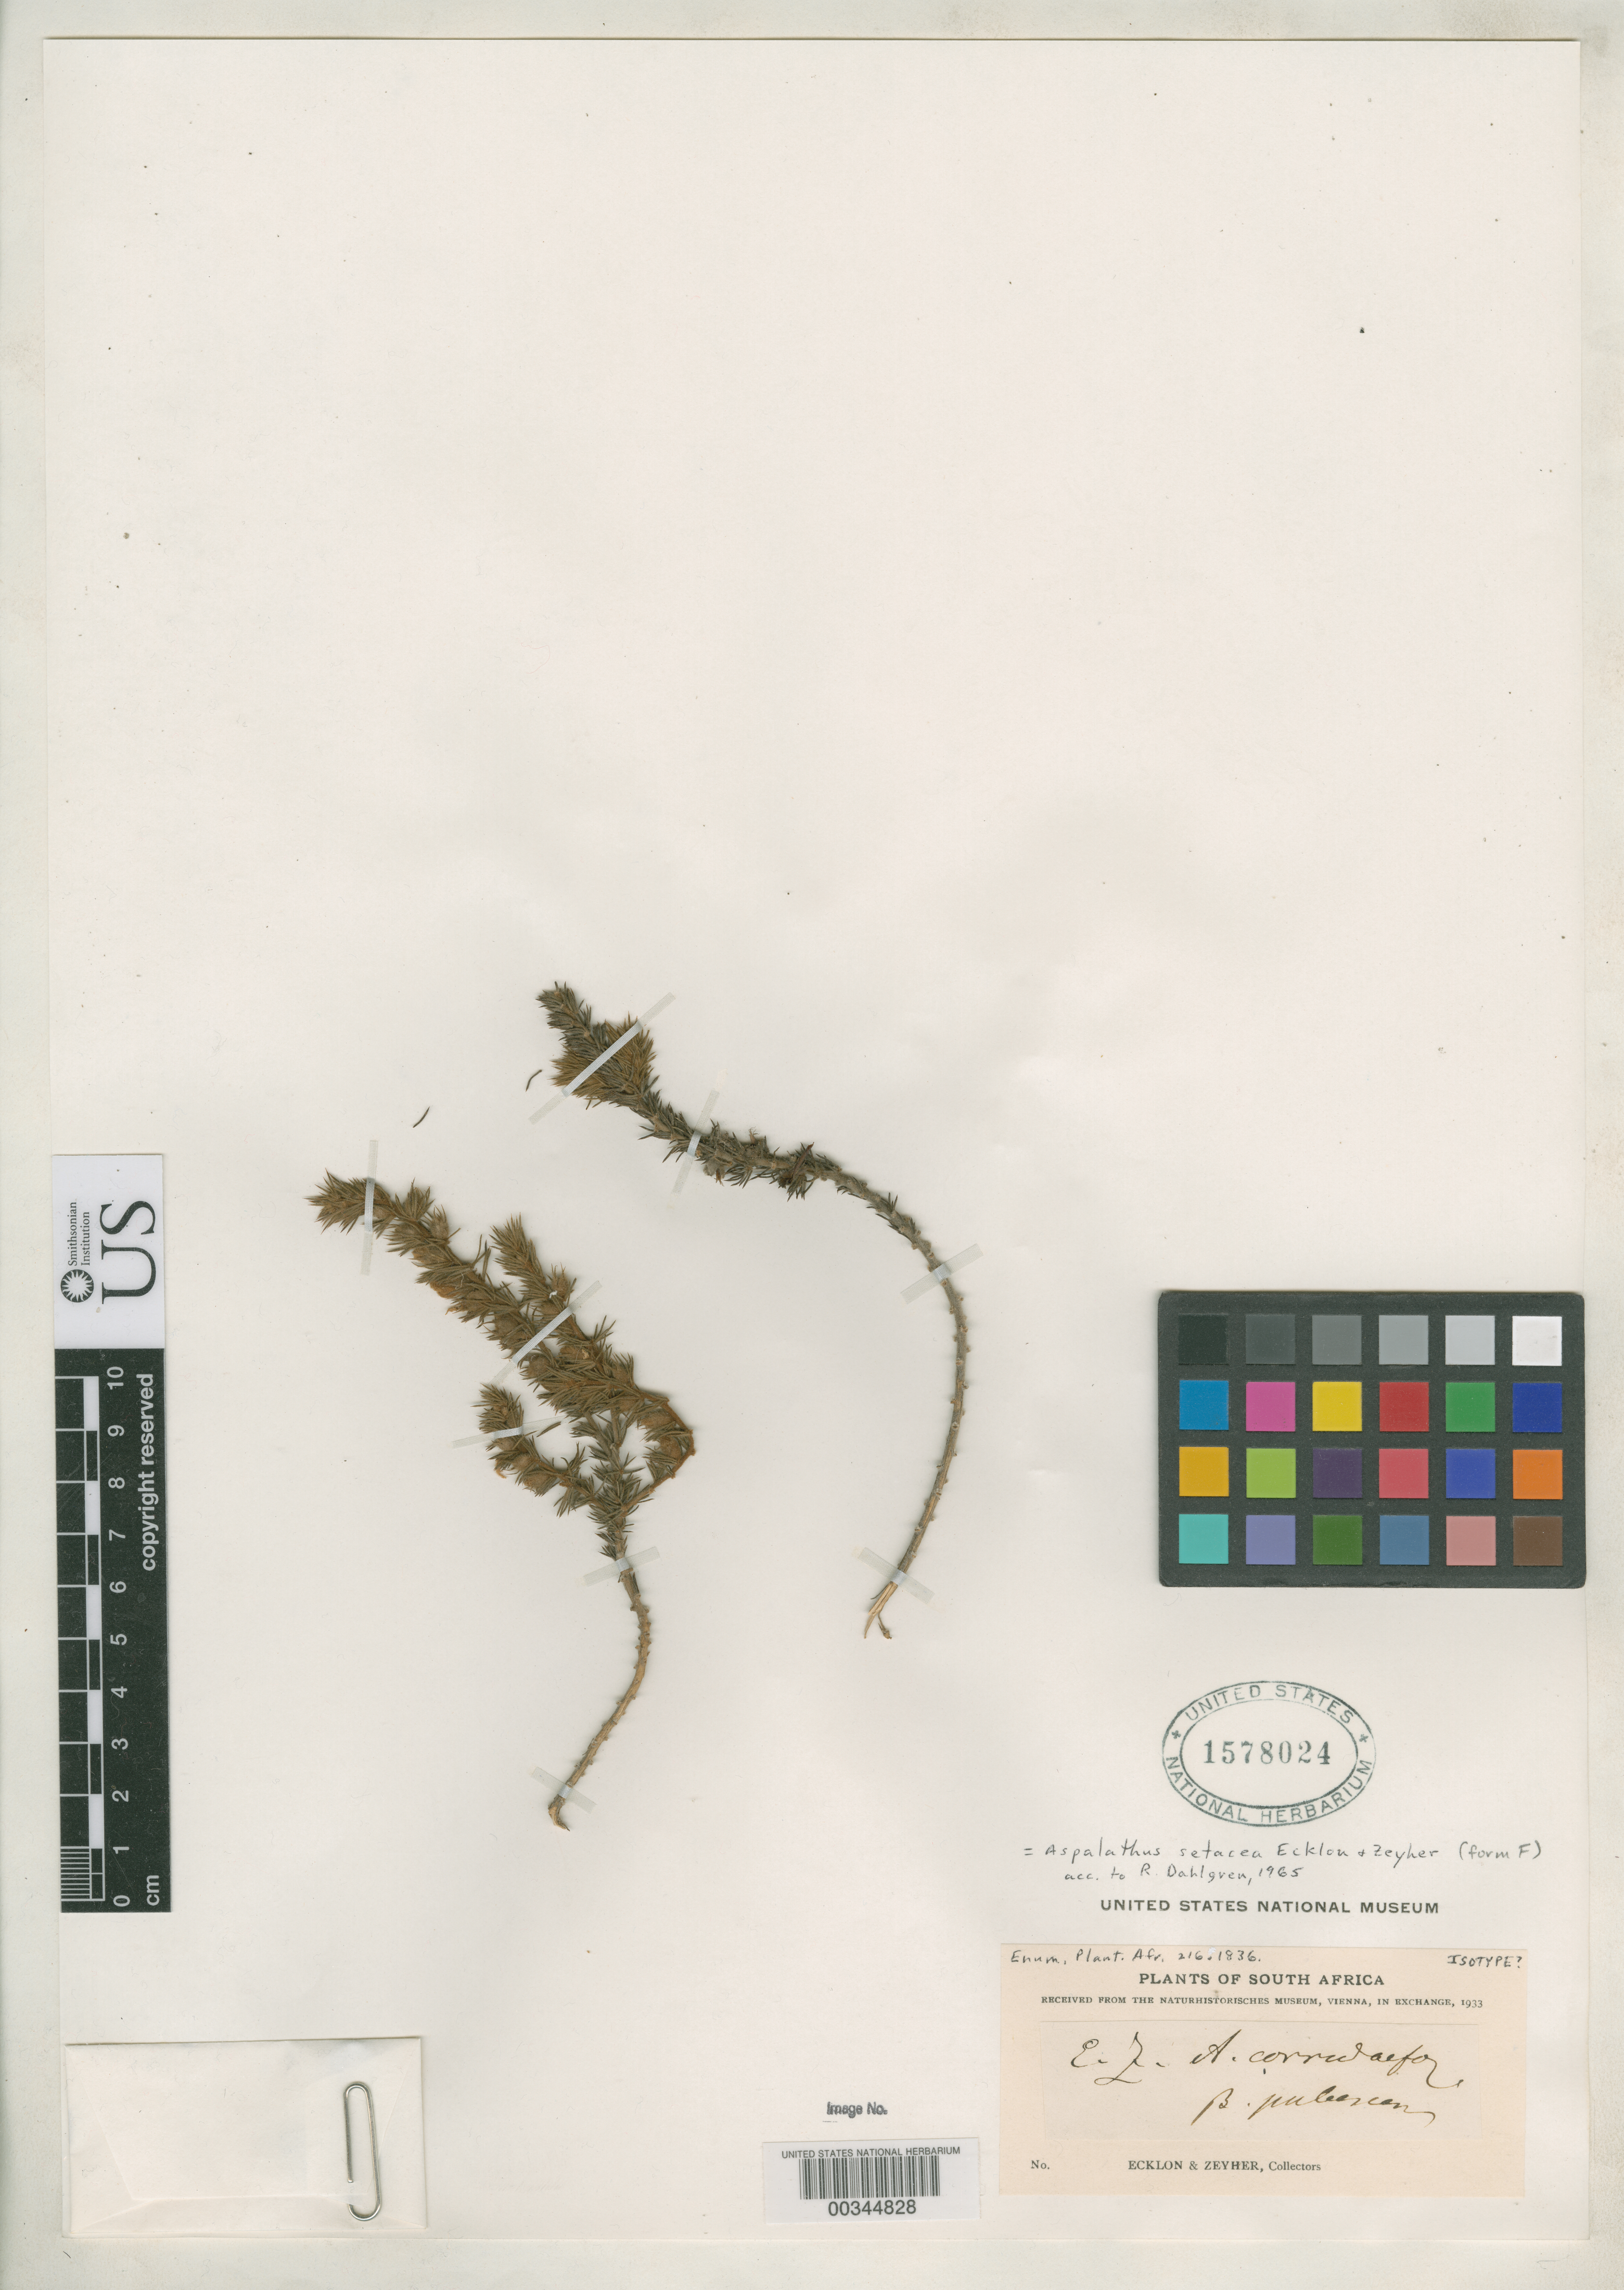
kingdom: Plantae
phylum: Tracheophyta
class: Magnoliopsida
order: Fabales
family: Fabaceae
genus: Aspalathus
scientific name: Aspalathus corrudifolia var. pubescens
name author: Eckl. & Zeyh.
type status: Possible Isotype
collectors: C. F. Ecklon & C. Zeyher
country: South Africa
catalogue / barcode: US 1578024